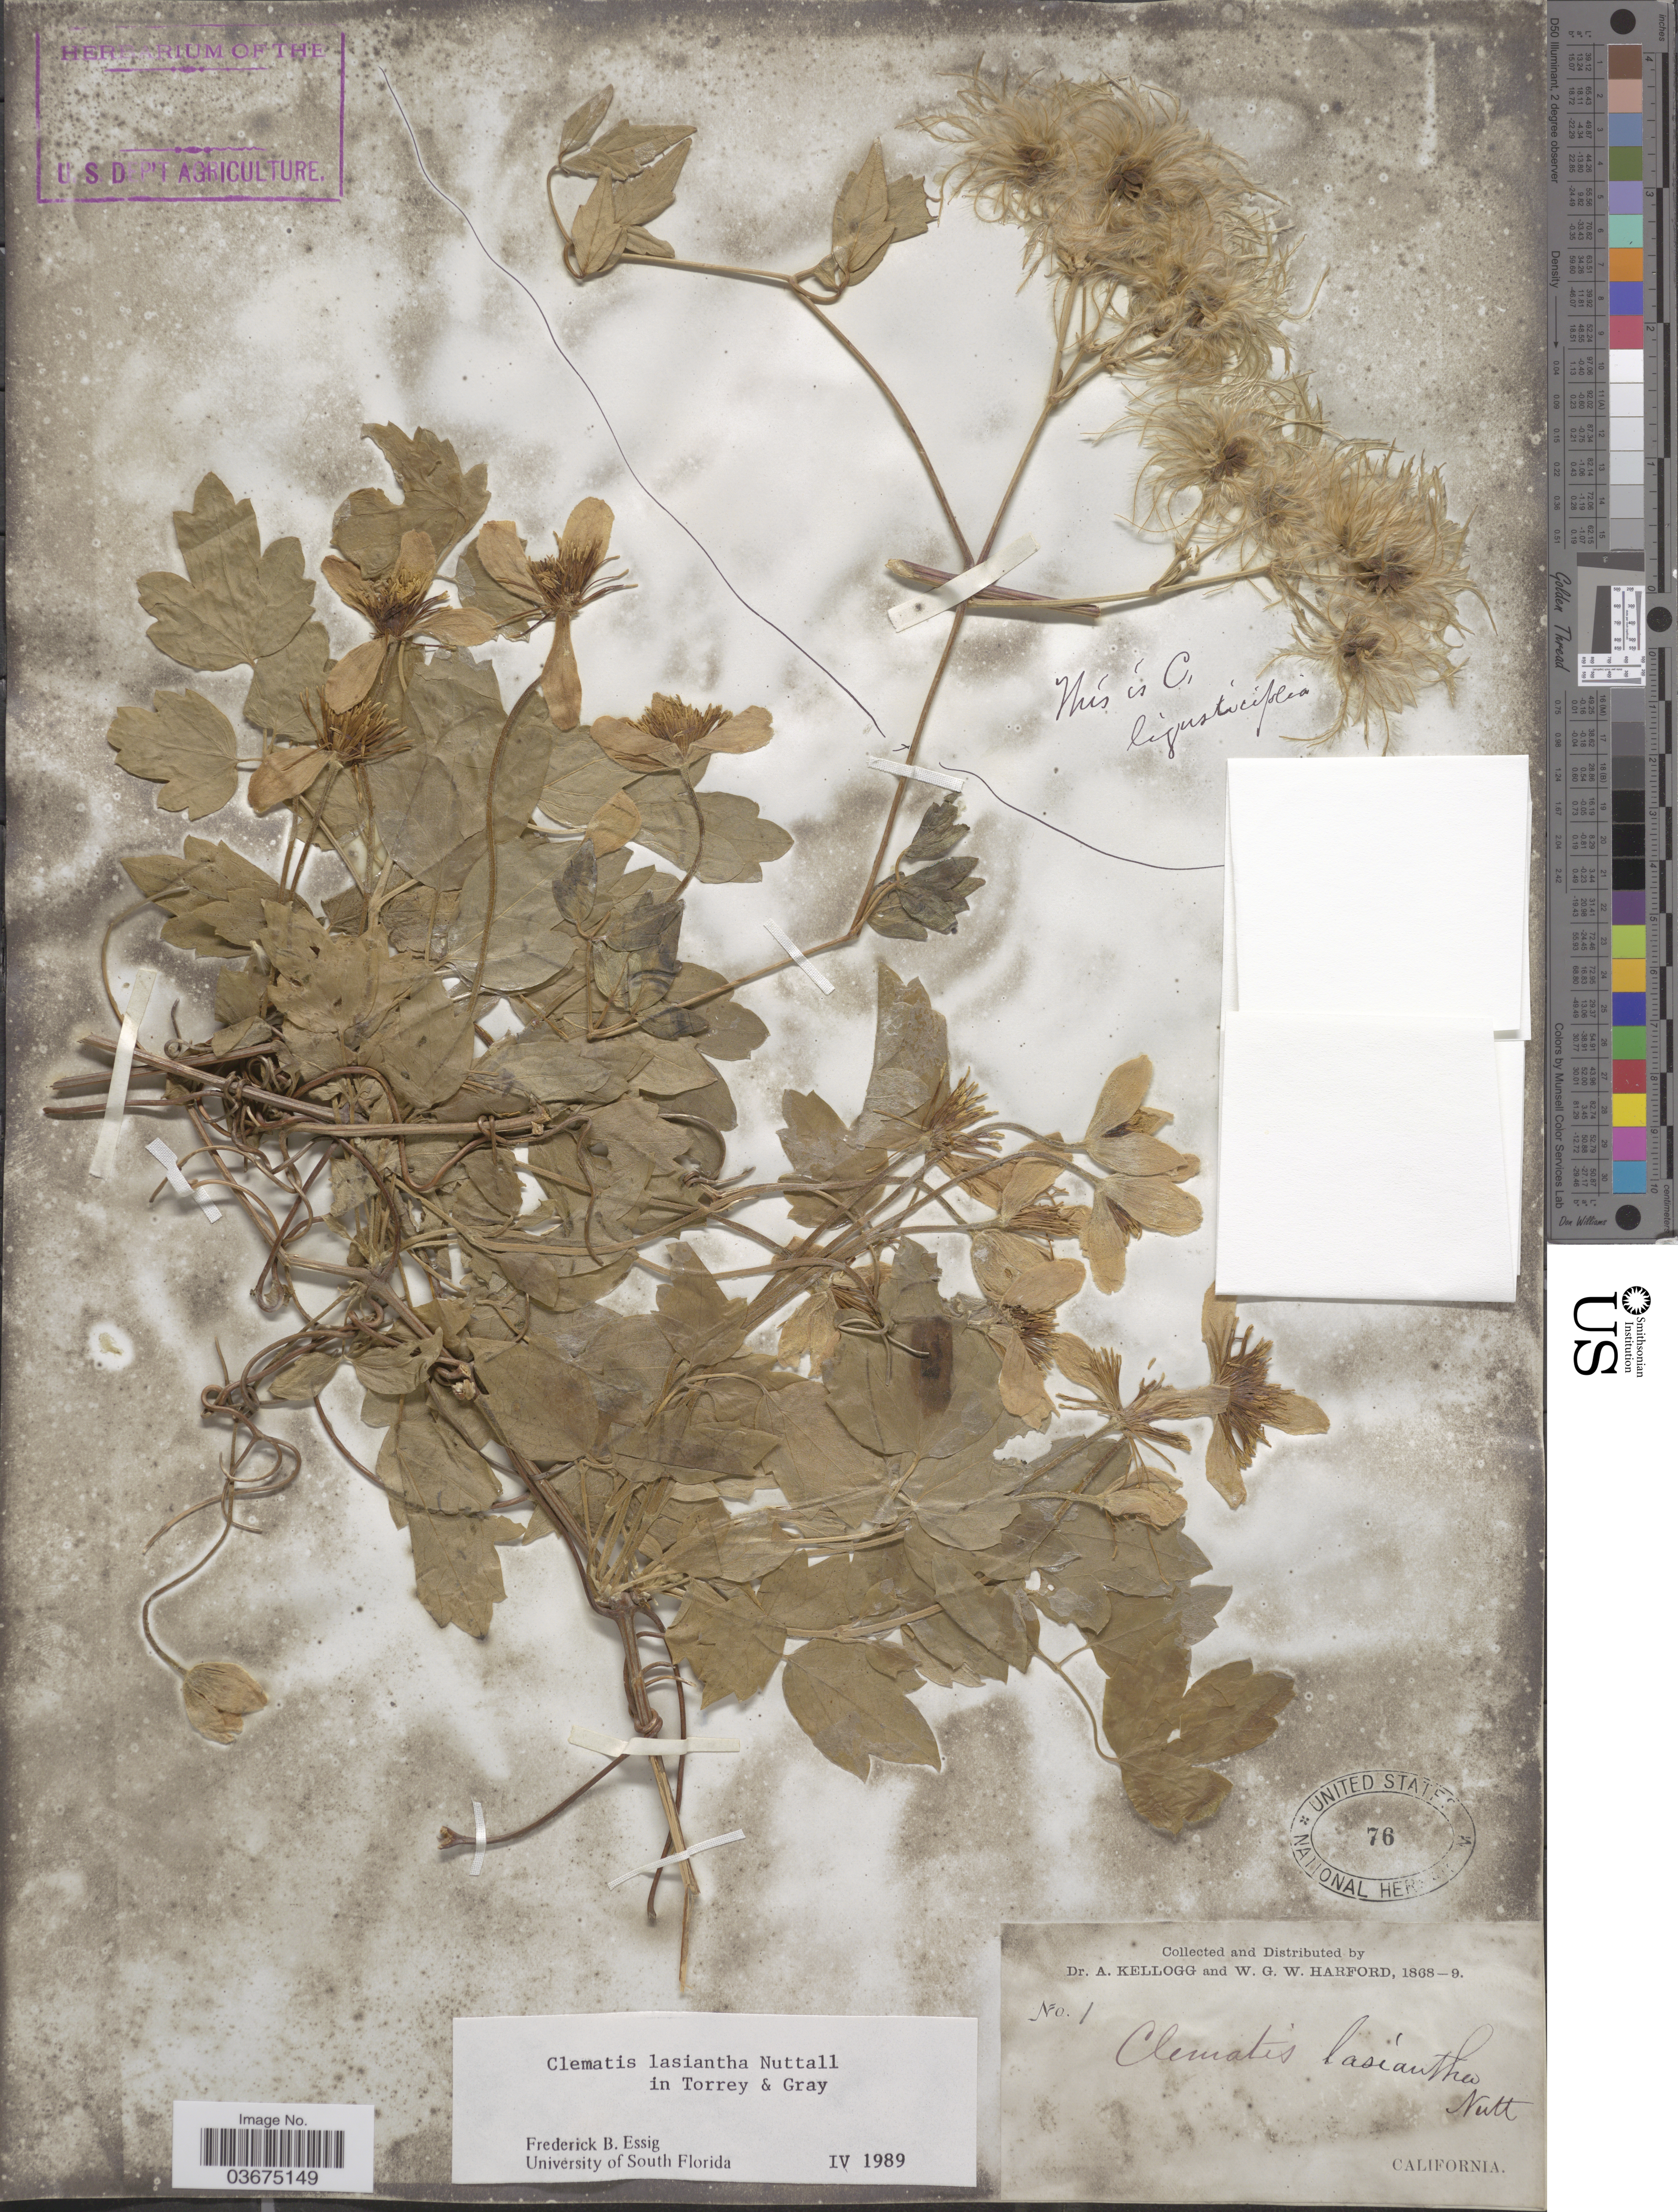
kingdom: Plantae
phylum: Tracheophyta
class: Magnoliopsida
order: Ranunculales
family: Ranunculaceae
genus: Clematis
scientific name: Clematis lasiantha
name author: Nutt.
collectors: A. Kellogg & W. G. W. Harford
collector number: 1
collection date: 1868/1869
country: United States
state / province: California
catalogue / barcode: US 76